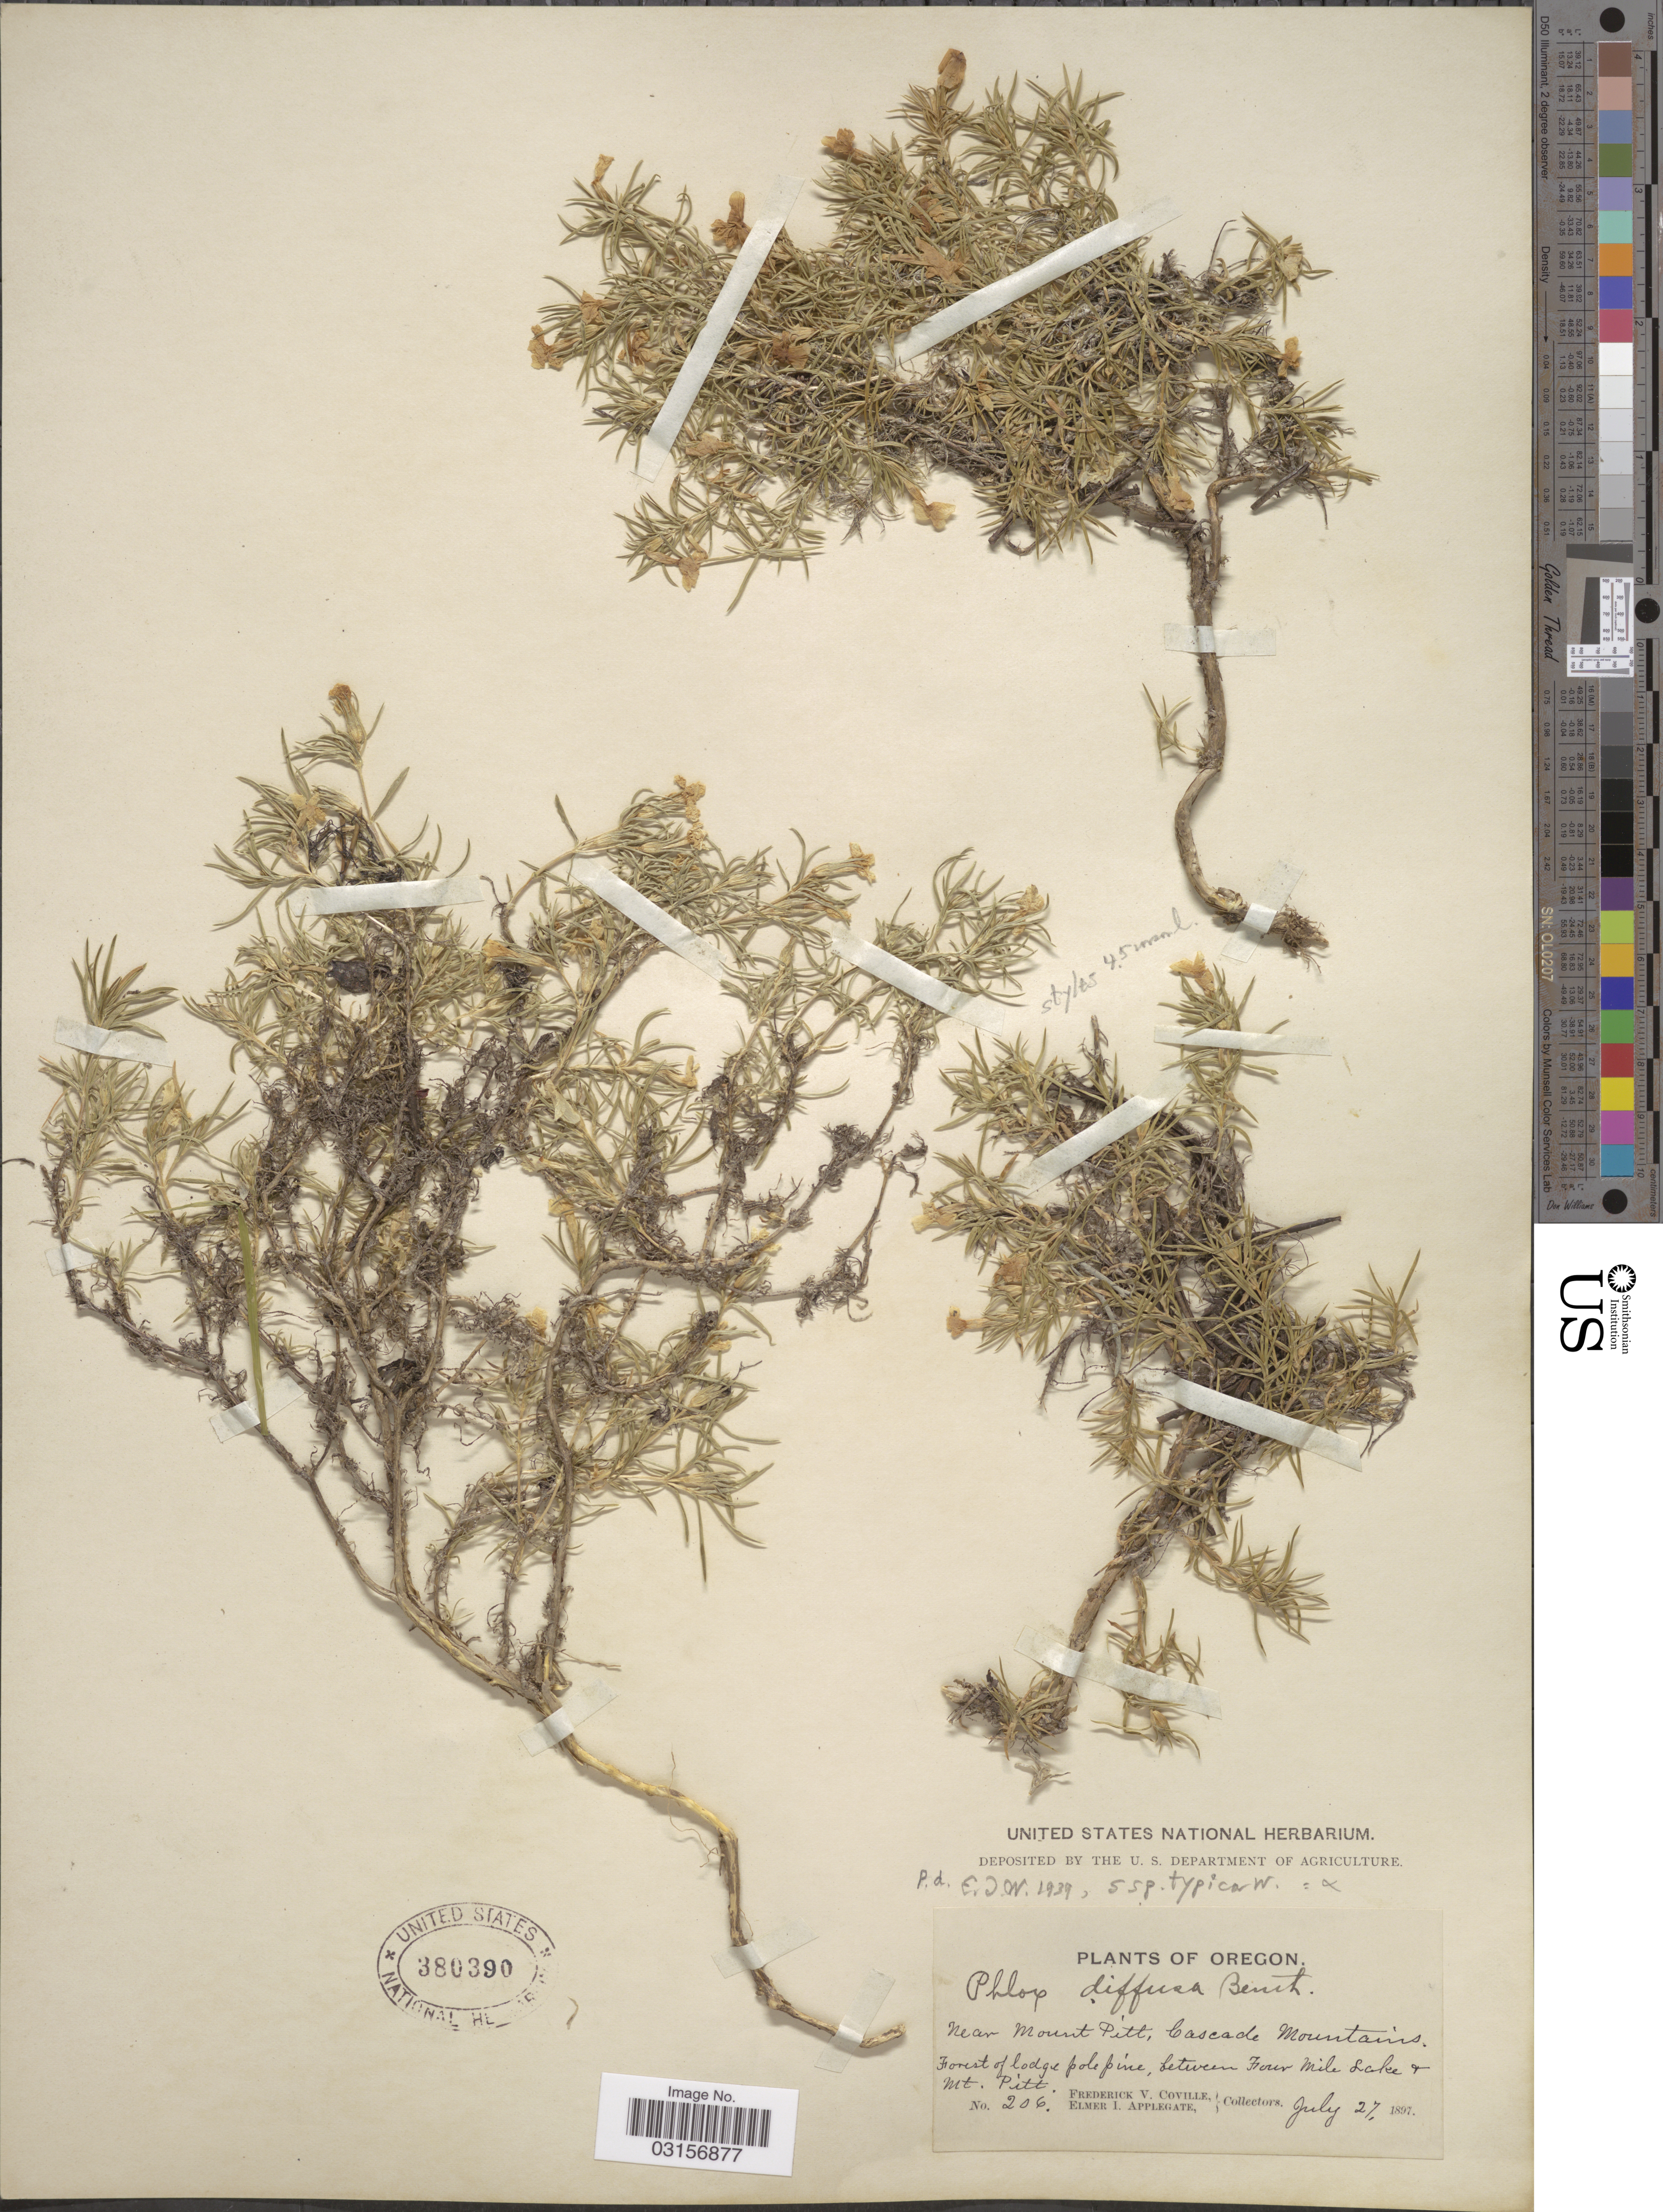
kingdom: Plantae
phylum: Tracheophyta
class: Magnoliopsida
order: Ericales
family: Polemoniaceae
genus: Phlox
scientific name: Phlox diffusa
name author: Benth.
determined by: Mayfield, M. H.; Ferguson, C. J.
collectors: F. V. Coville & E. I. Applegate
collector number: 206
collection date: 1897-07-27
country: United States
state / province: Oregon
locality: Near Mount Pitt, Cascade Mountains. Forest of lodge pole pine, between Four Mile Lake & Mt. Pitt.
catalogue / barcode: US 380390